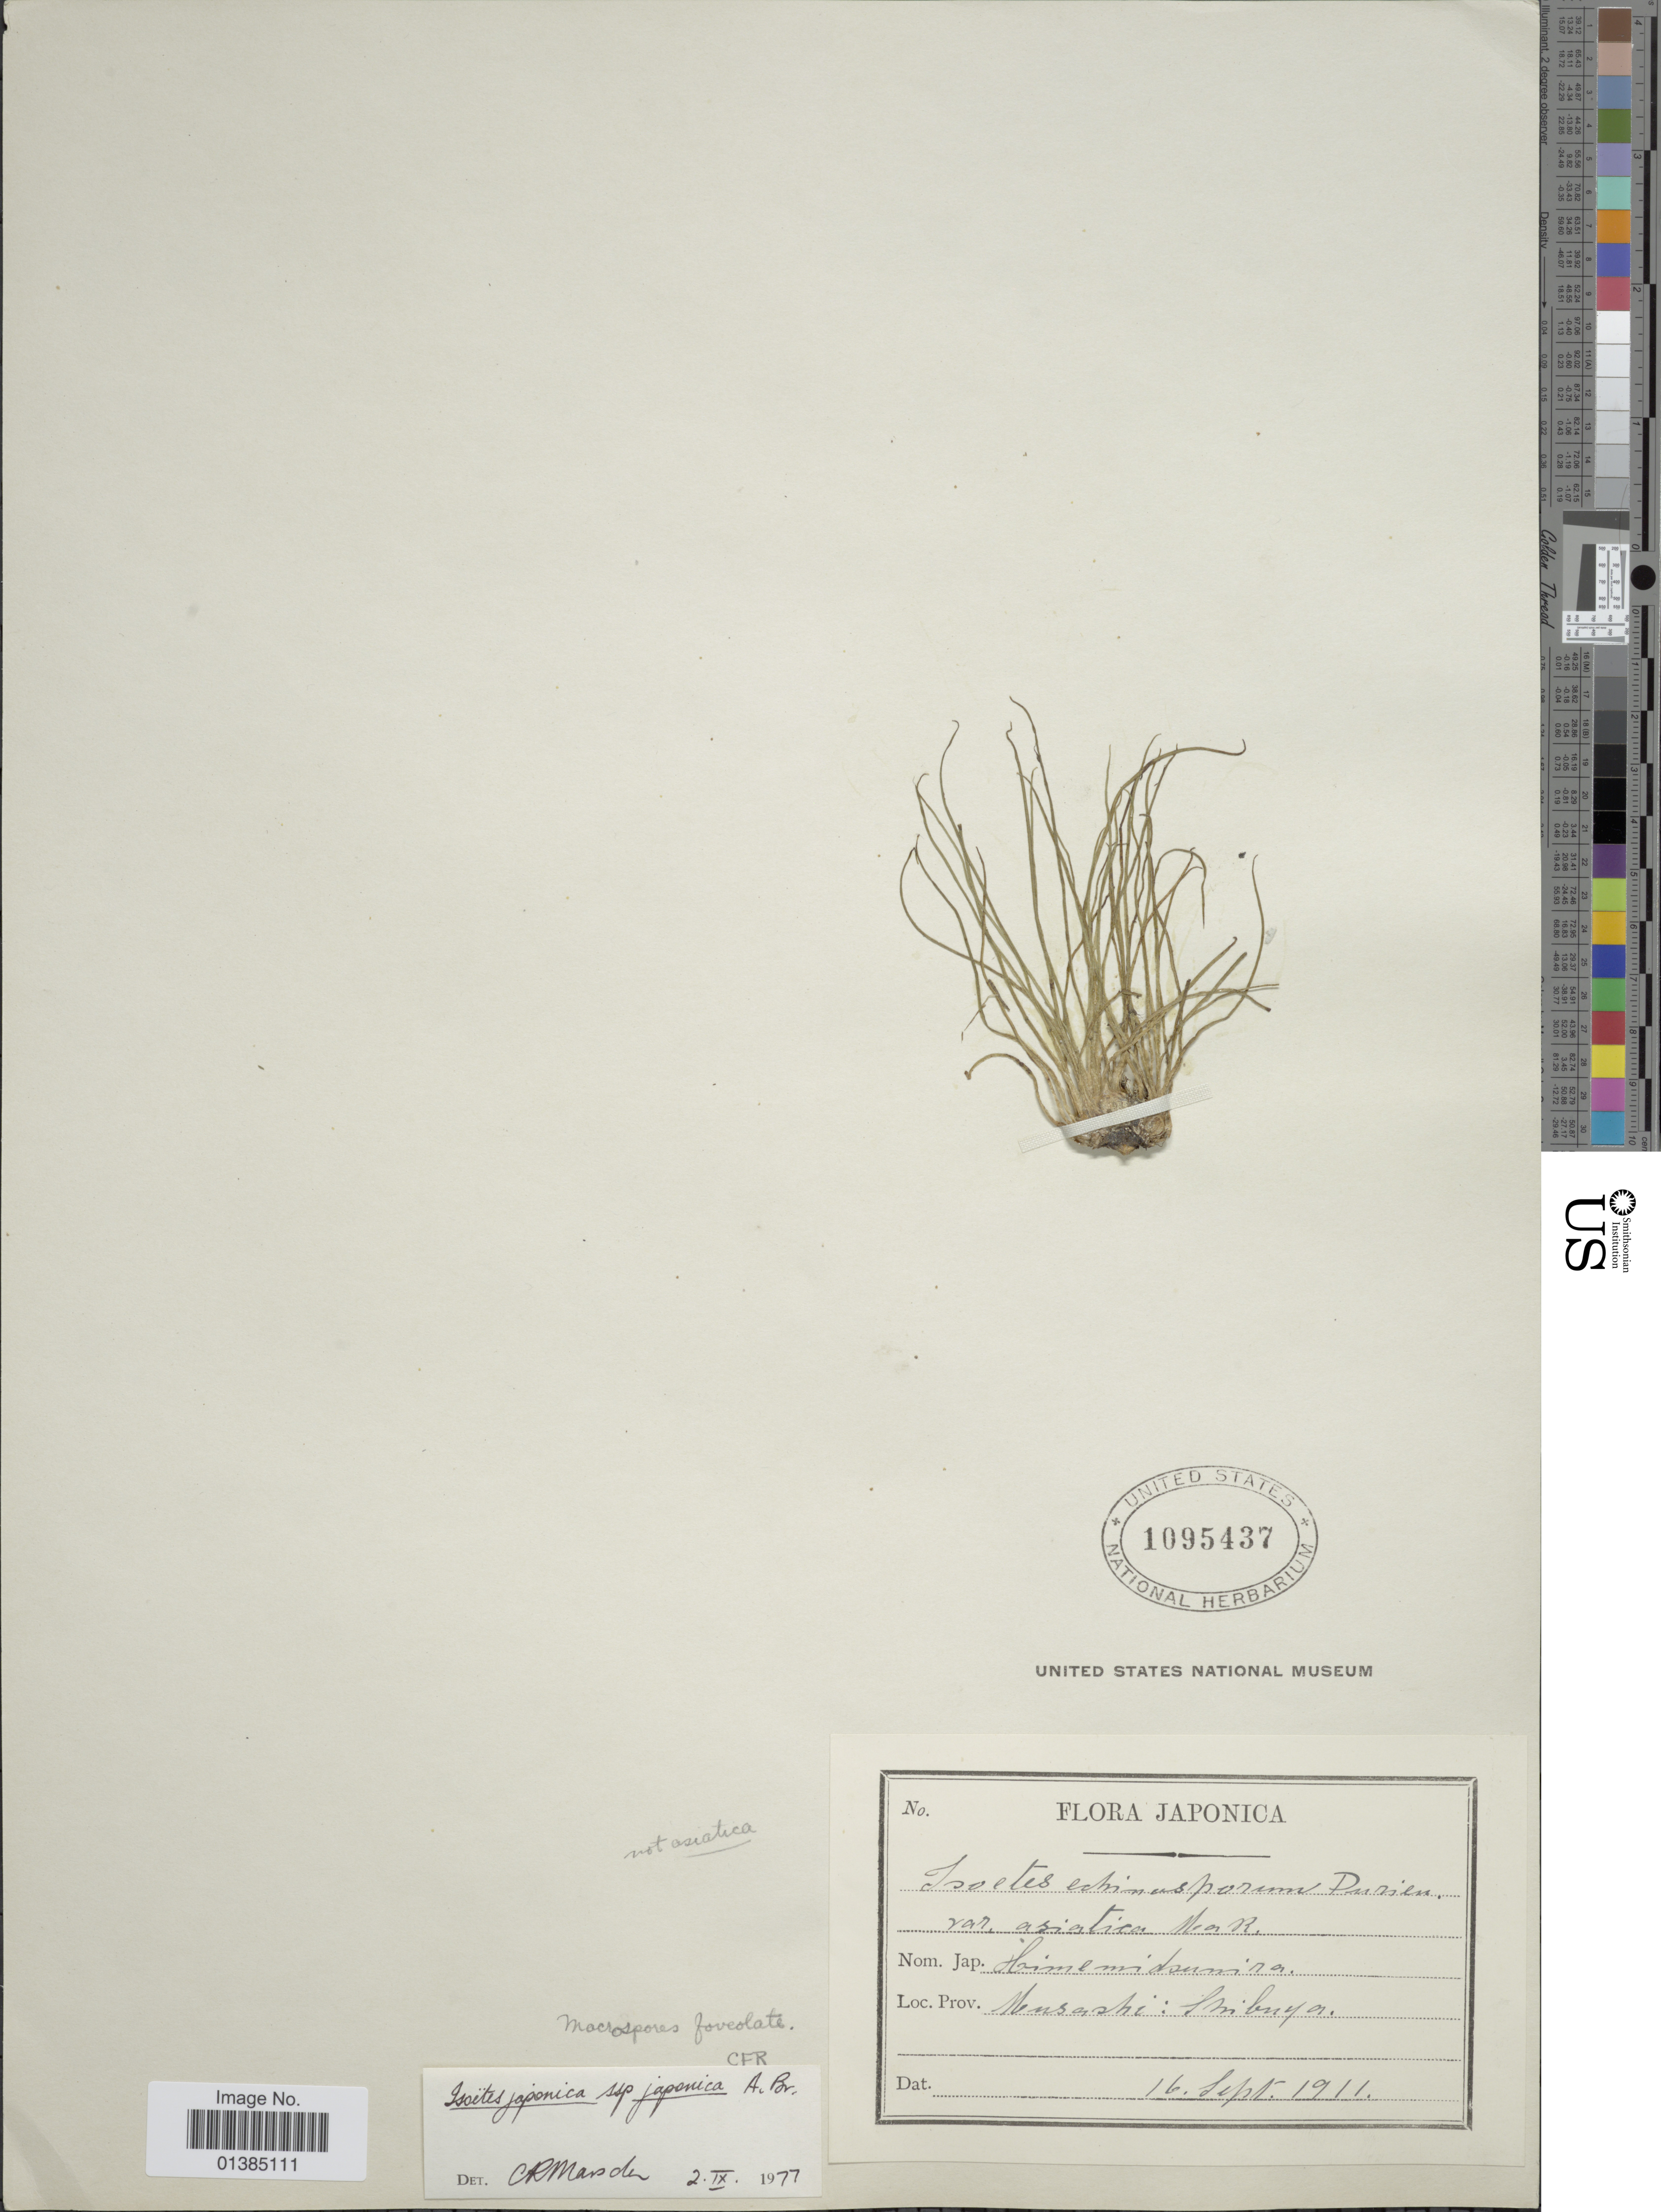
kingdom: Plantae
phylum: Tracheophyta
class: Lycopodiopsida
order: Isoetales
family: Isoetaceae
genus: Isoetes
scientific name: Isoetes japonica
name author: A. Braun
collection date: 1911-09-16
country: Japan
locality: Musashi: Shibuya.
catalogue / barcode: US 1095437